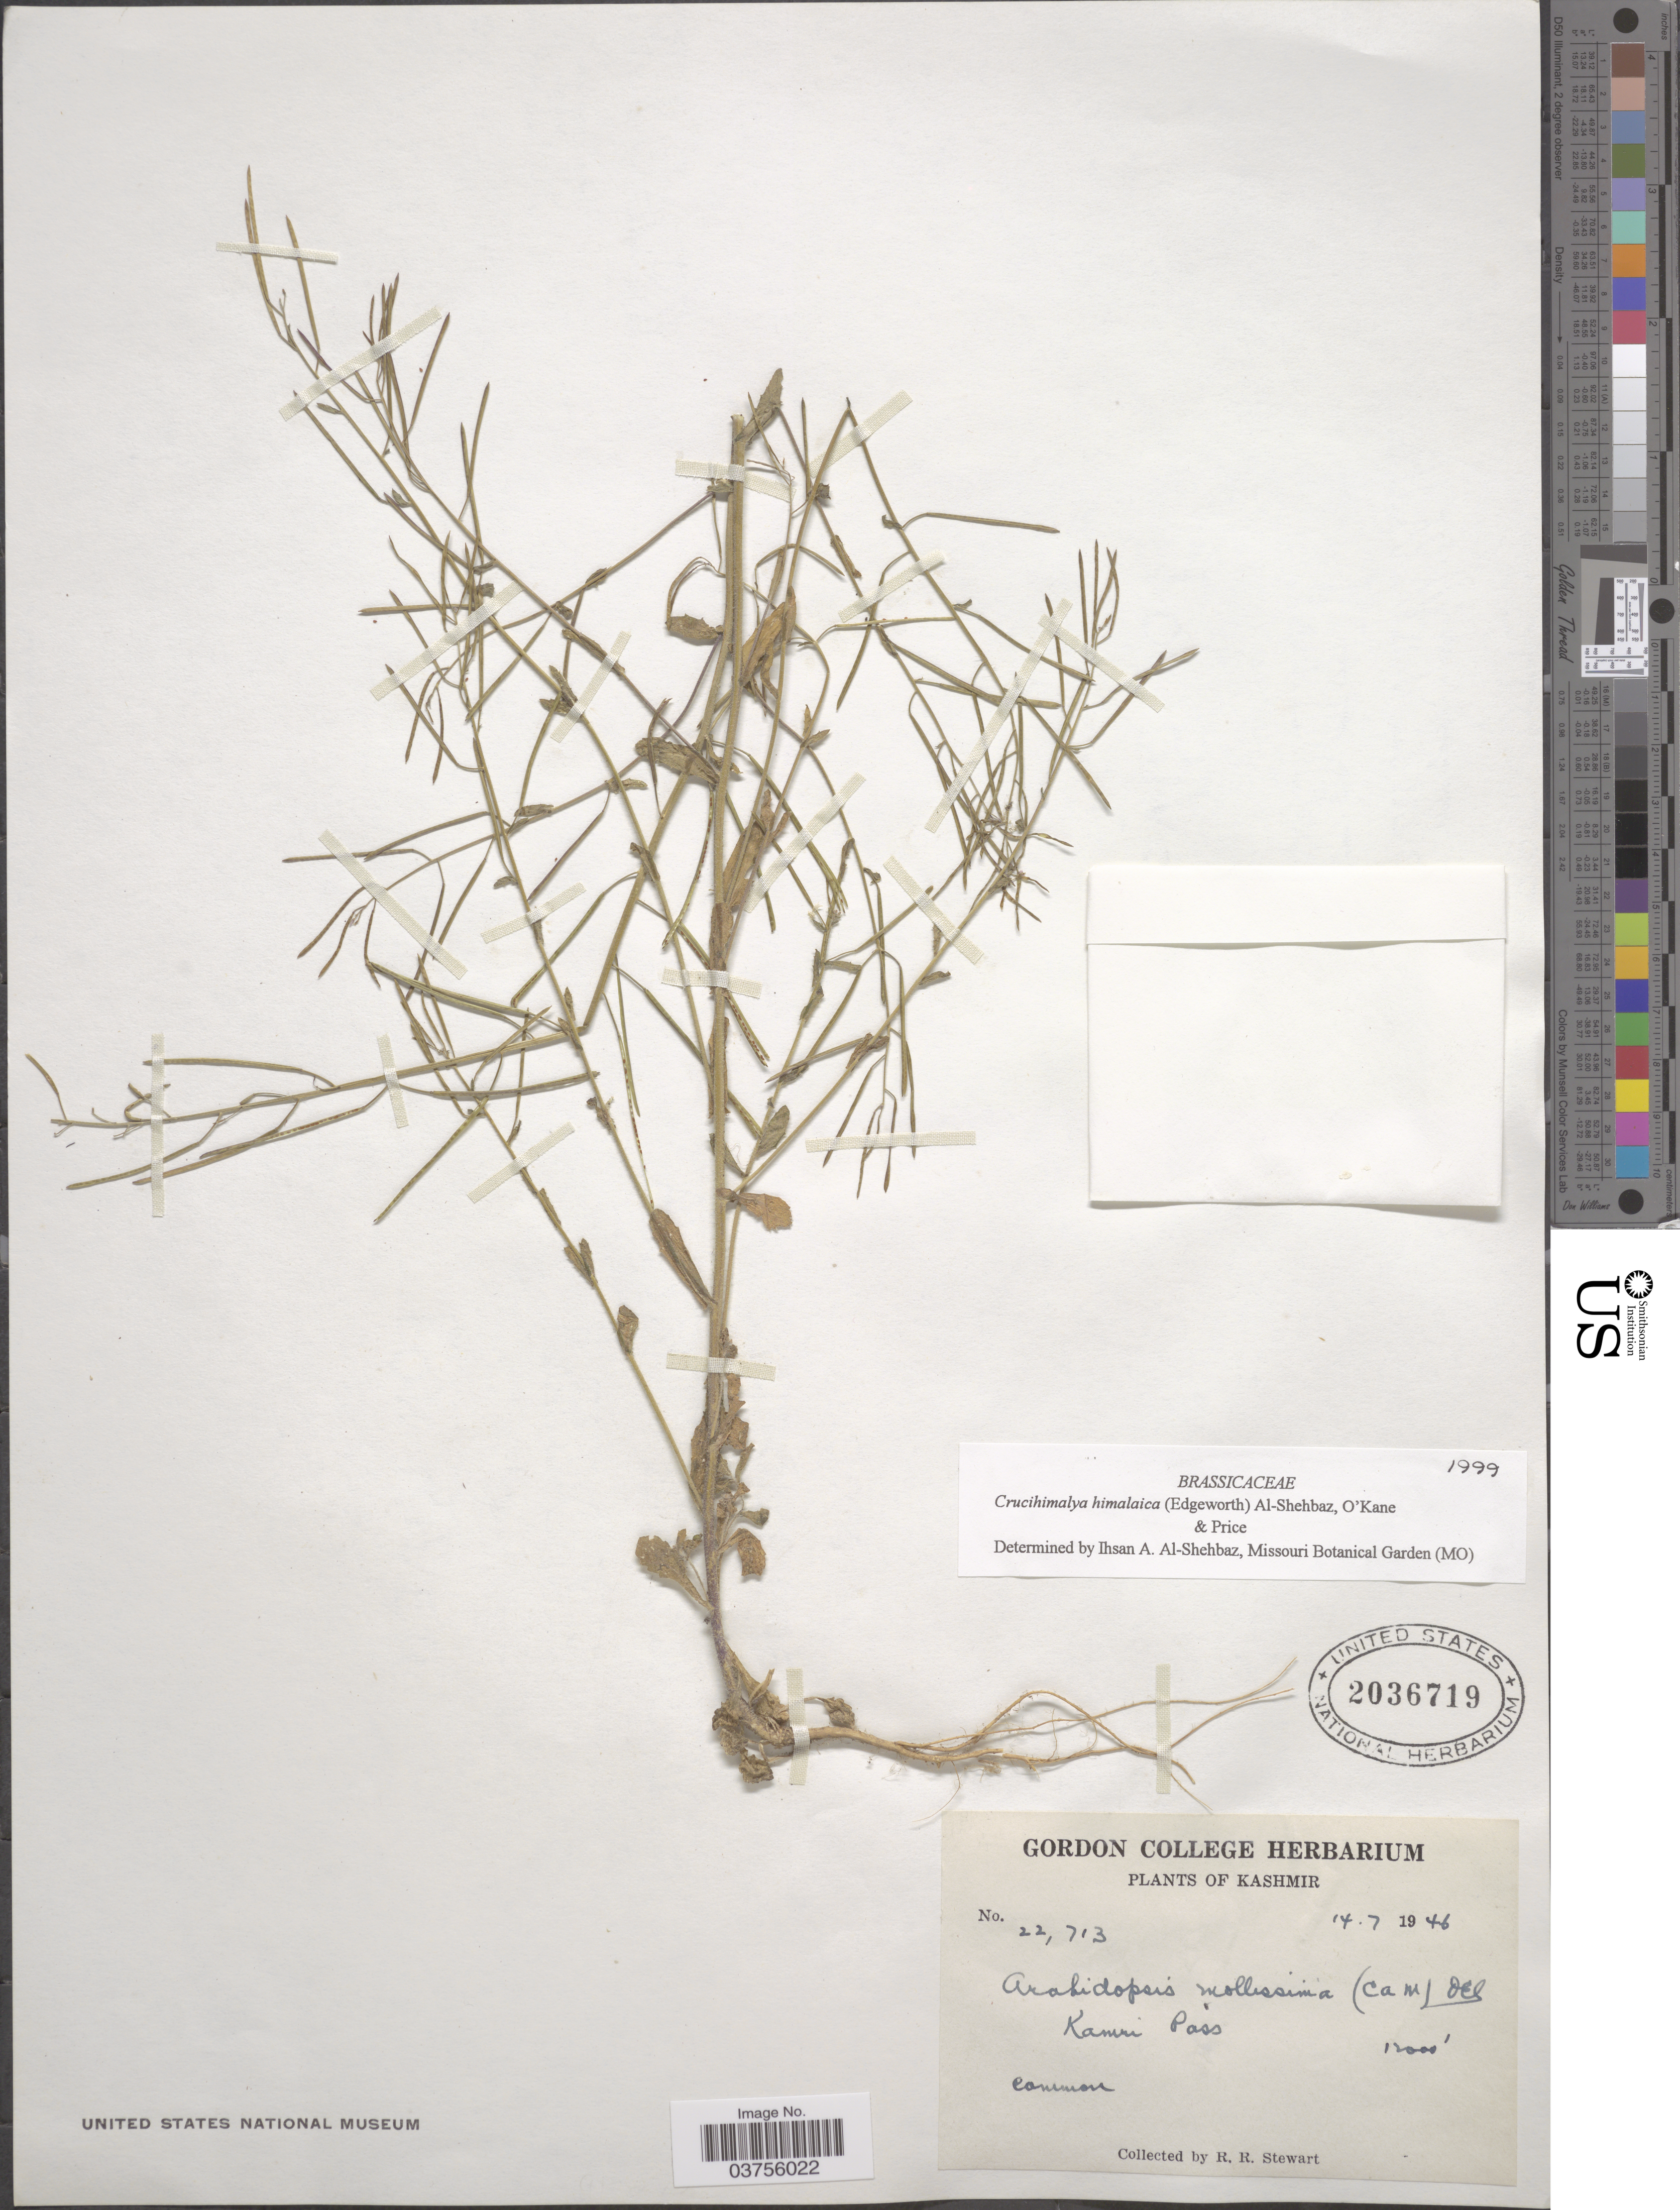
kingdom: Plantae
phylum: Tracheophyta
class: Magnoliopsida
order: Brassicales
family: Brassicaceae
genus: Crucihimalaya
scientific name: Crucihimalaya himalaica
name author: (Edgew.) Al-Shehbaz et al.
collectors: R. Stewart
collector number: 22713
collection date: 1946-07-14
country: India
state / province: Jammu and Kashmir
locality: Kashmir. Kamri Pass.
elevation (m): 3658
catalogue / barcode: US 2036719